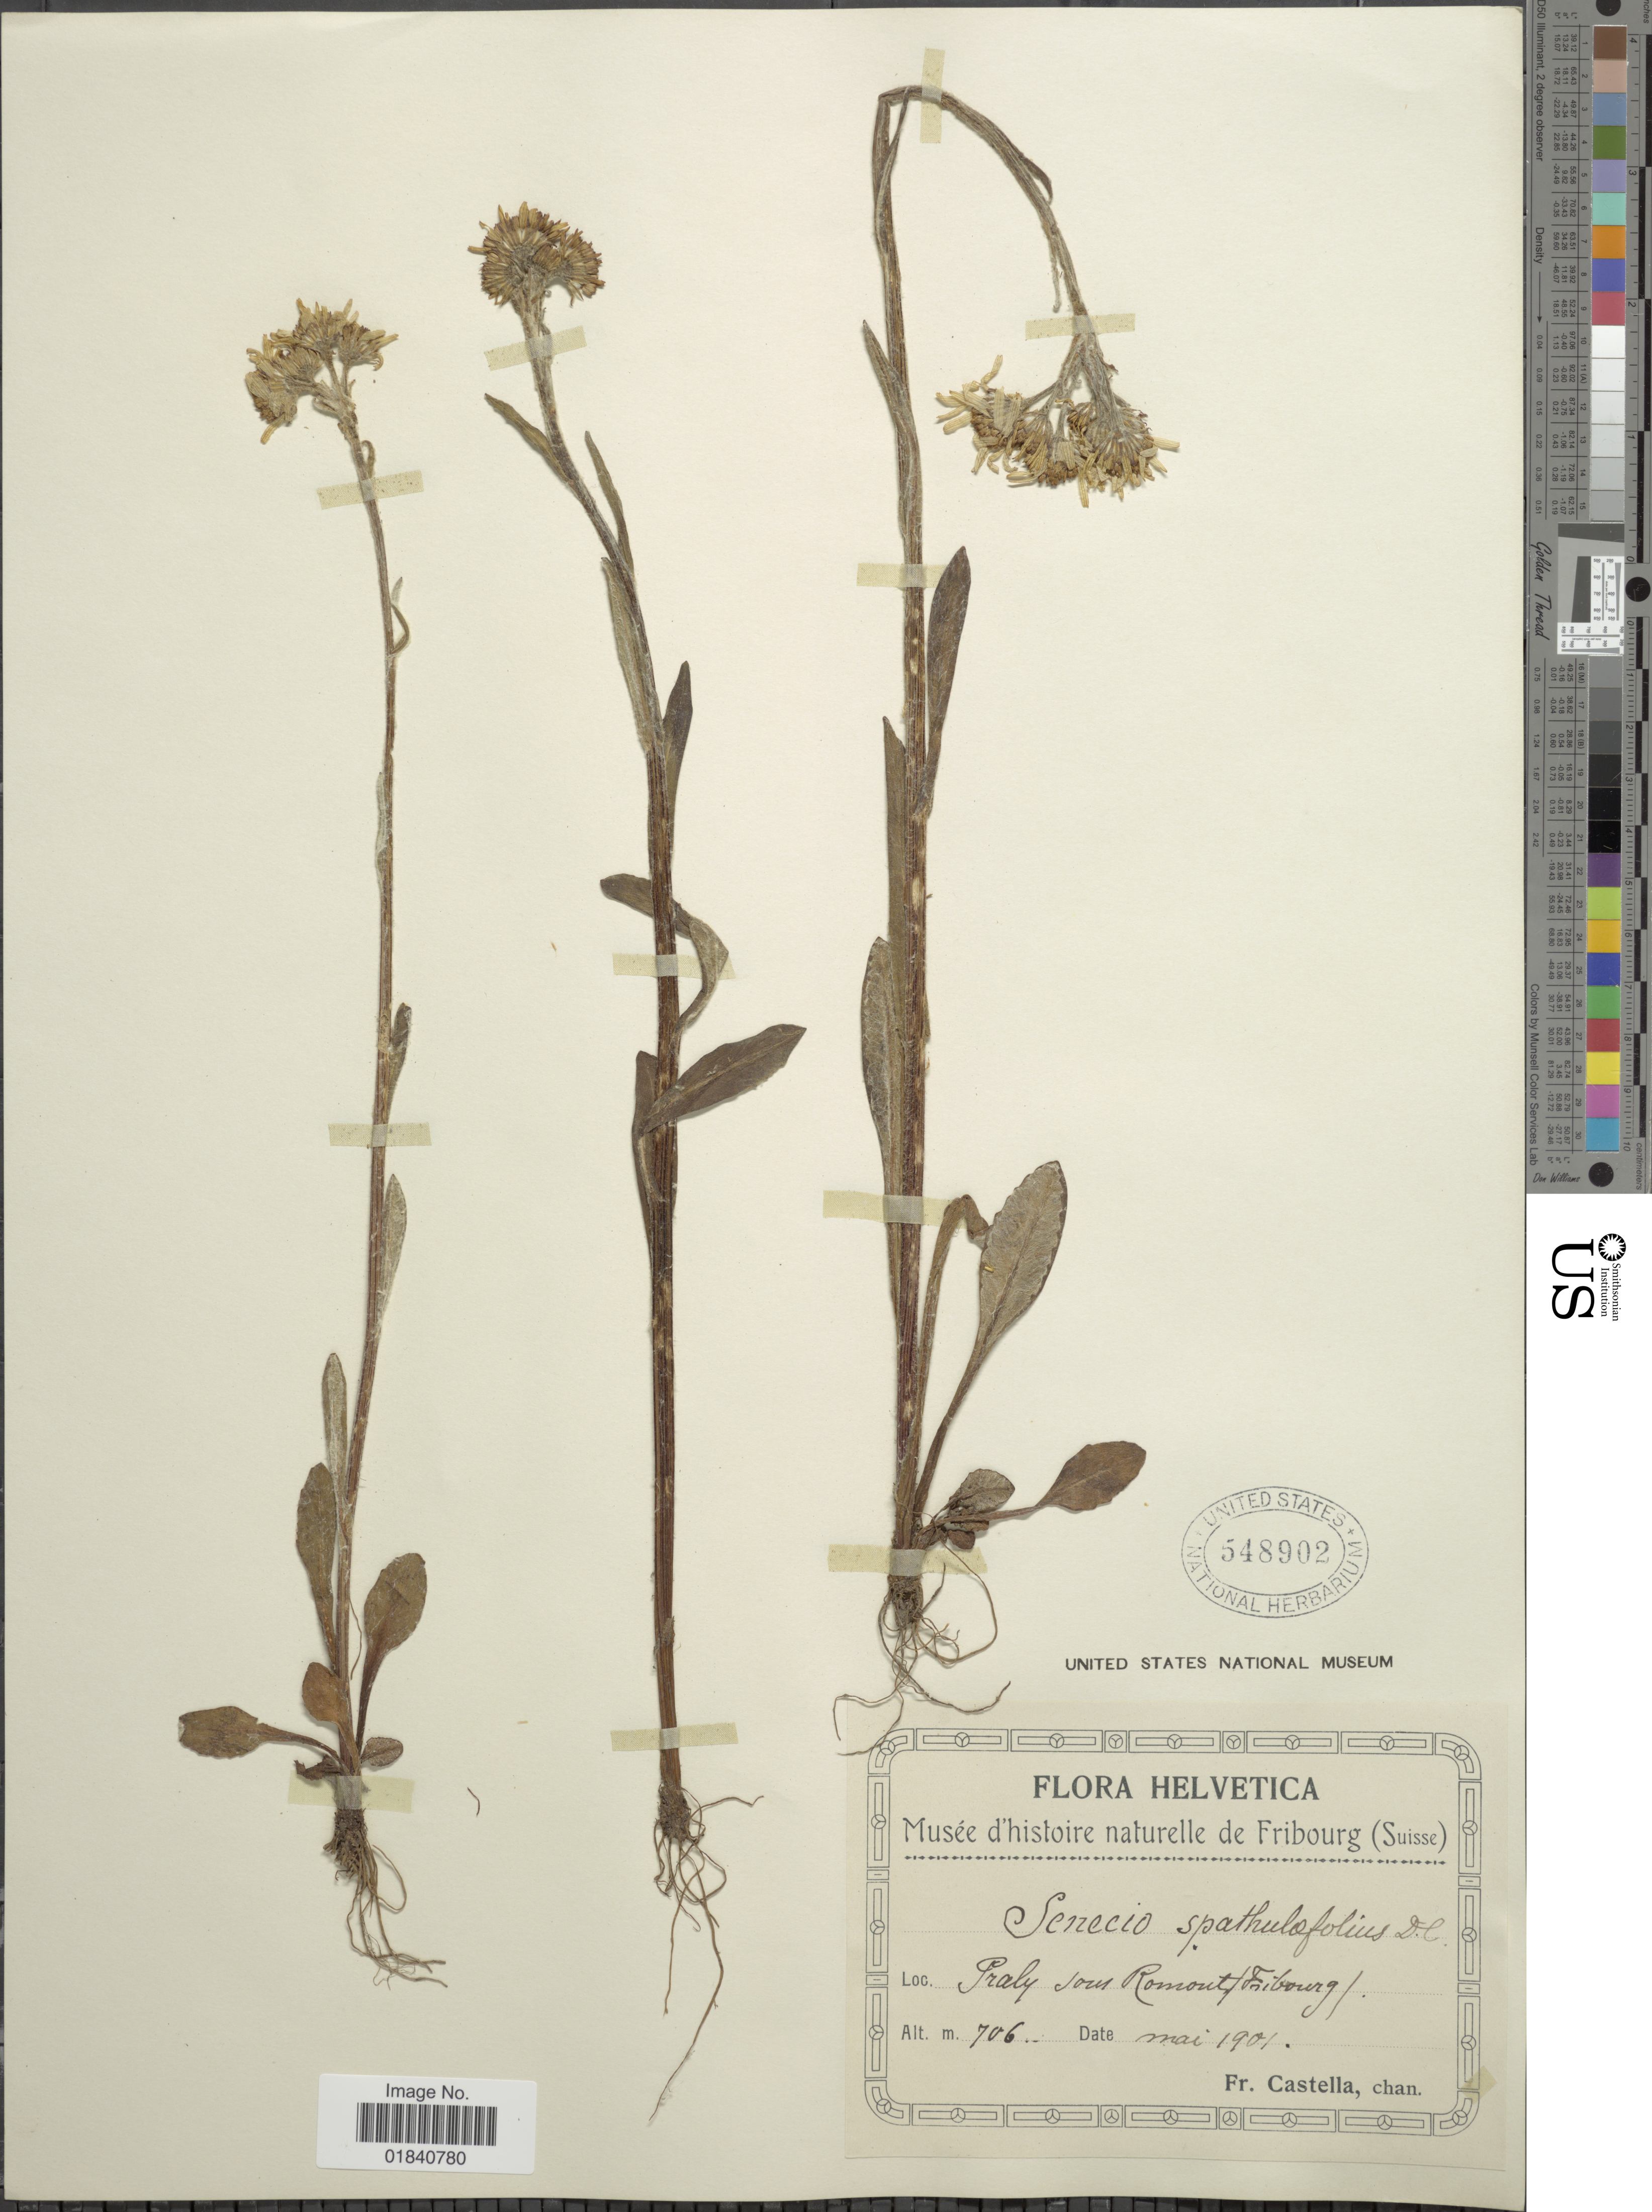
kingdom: Plantae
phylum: Tracheophyta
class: Magnoliopsida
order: Asterales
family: Asteraceae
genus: Senecio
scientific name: Senecio spathulifolius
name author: DC.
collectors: Fr. Castella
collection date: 1901-05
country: Switzerland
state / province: Fribourg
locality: Helvetica. Praly sous Romont/Fribourg/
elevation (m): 706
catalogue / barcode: US 548902